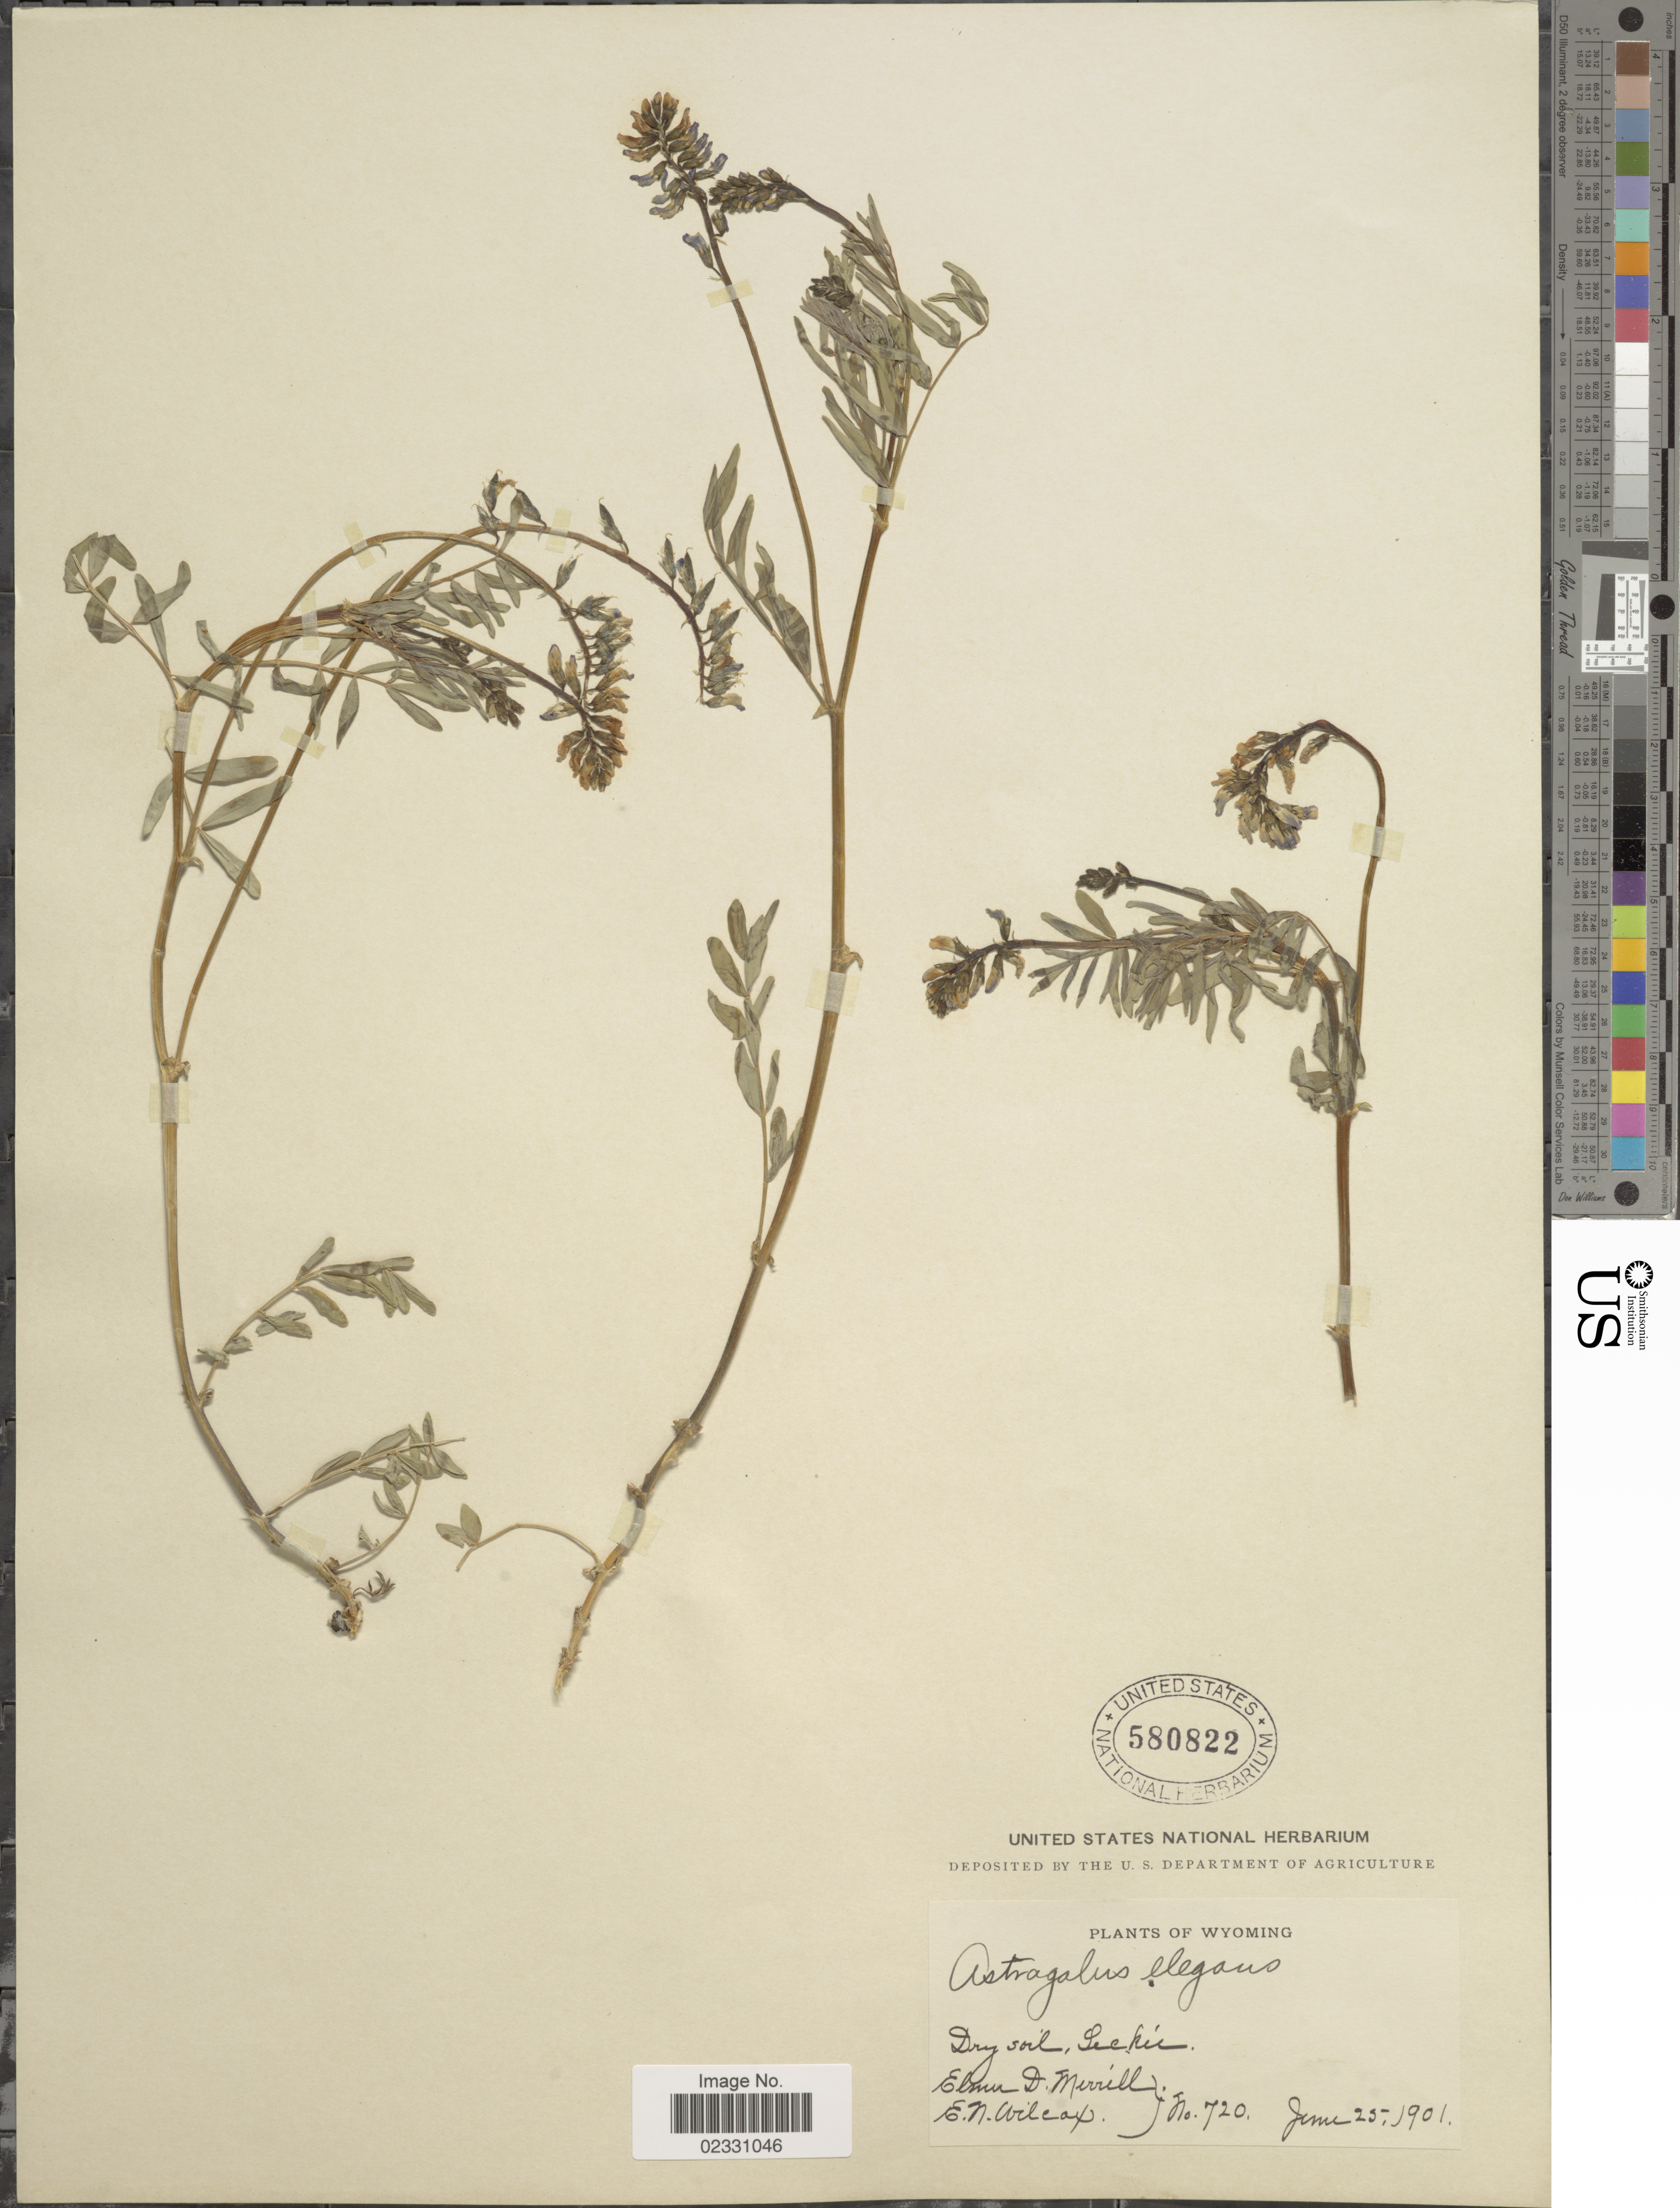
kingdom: Plantae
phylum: Tracheophyta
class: Magnoliopsida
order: Fabales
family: Fabaceae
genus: Astragalus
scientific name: Astragalus elegans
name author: Bunge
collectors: E. D. Merrill & E. Wilcox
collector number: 720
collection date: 1901-06-25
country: United States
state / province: Wyoming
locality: Dry soil, Leckie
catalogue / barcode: US 580822